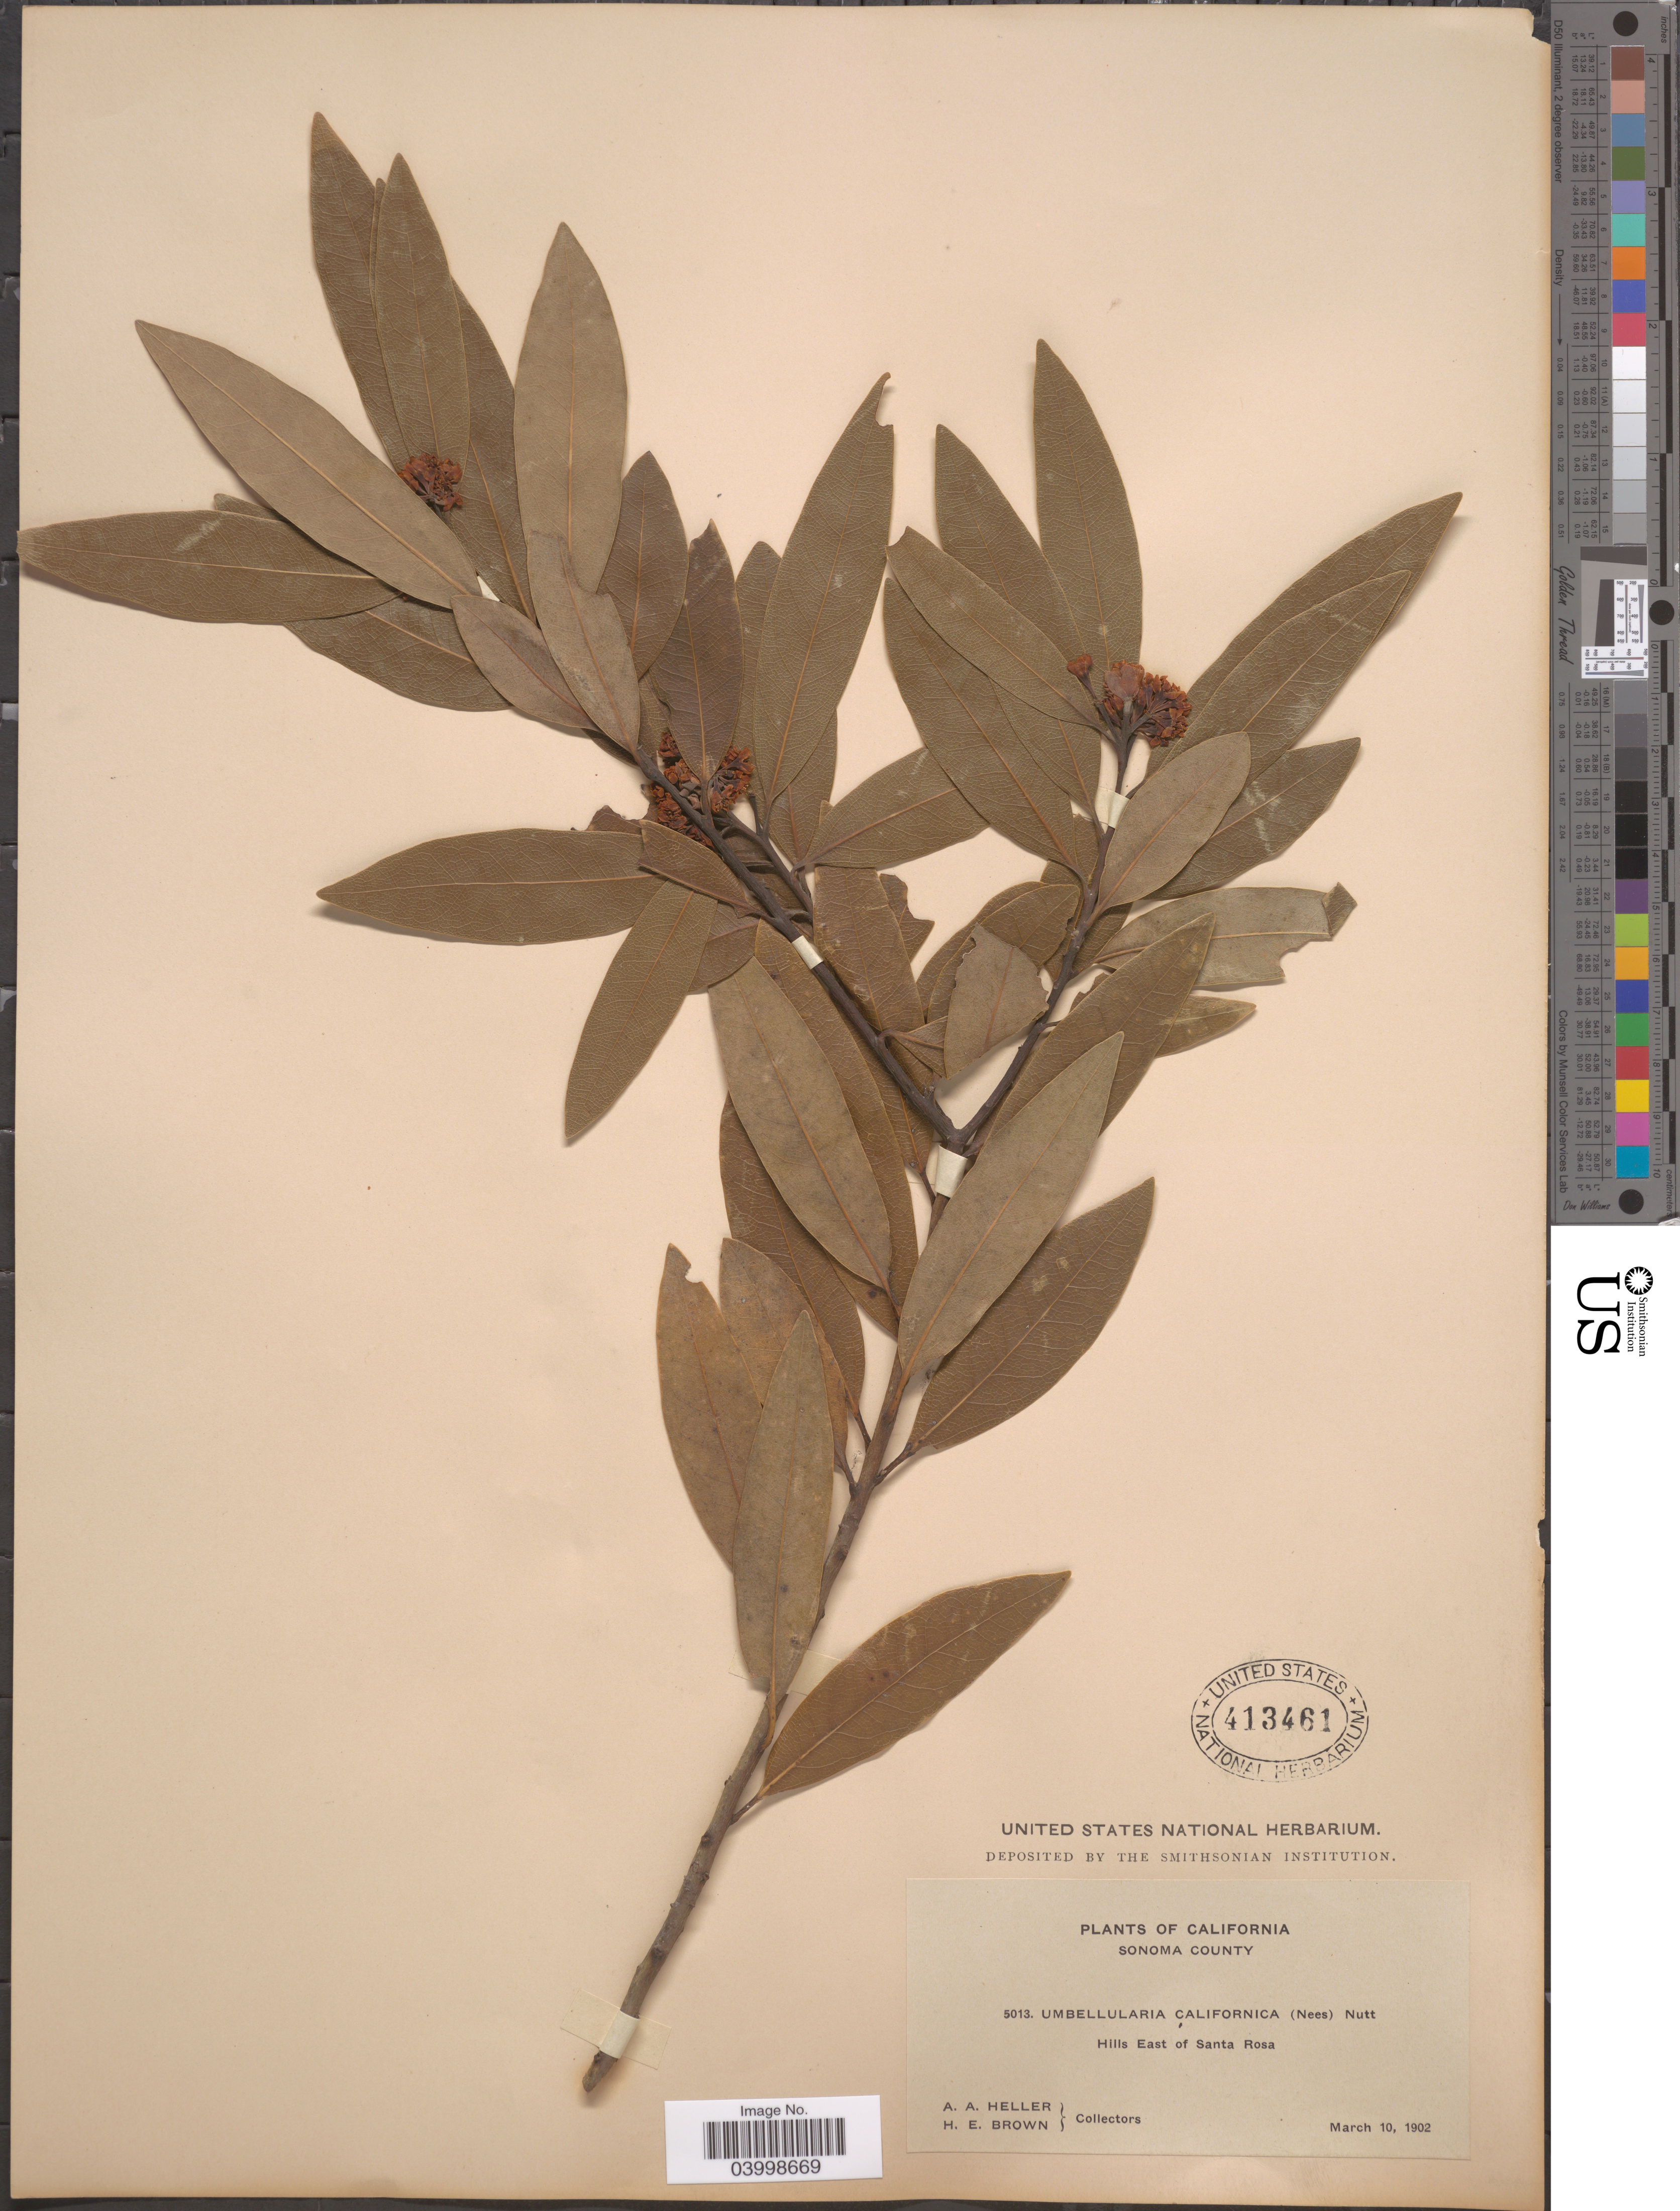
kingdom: Plantae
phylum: Tracheophyta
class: Magnoliopsida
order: Laurales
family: Lauraceae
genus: Umbellularia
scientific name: Umbellularia californica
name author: (Hook. & Arn.) Nutt.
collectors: A. A. Heller & H. E. Brown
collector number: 5013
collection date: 1902-03-10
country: United States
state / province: California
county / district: Sonoma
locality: Sonoma County. Hills East of Santa Rosa.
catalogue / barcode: US 413461